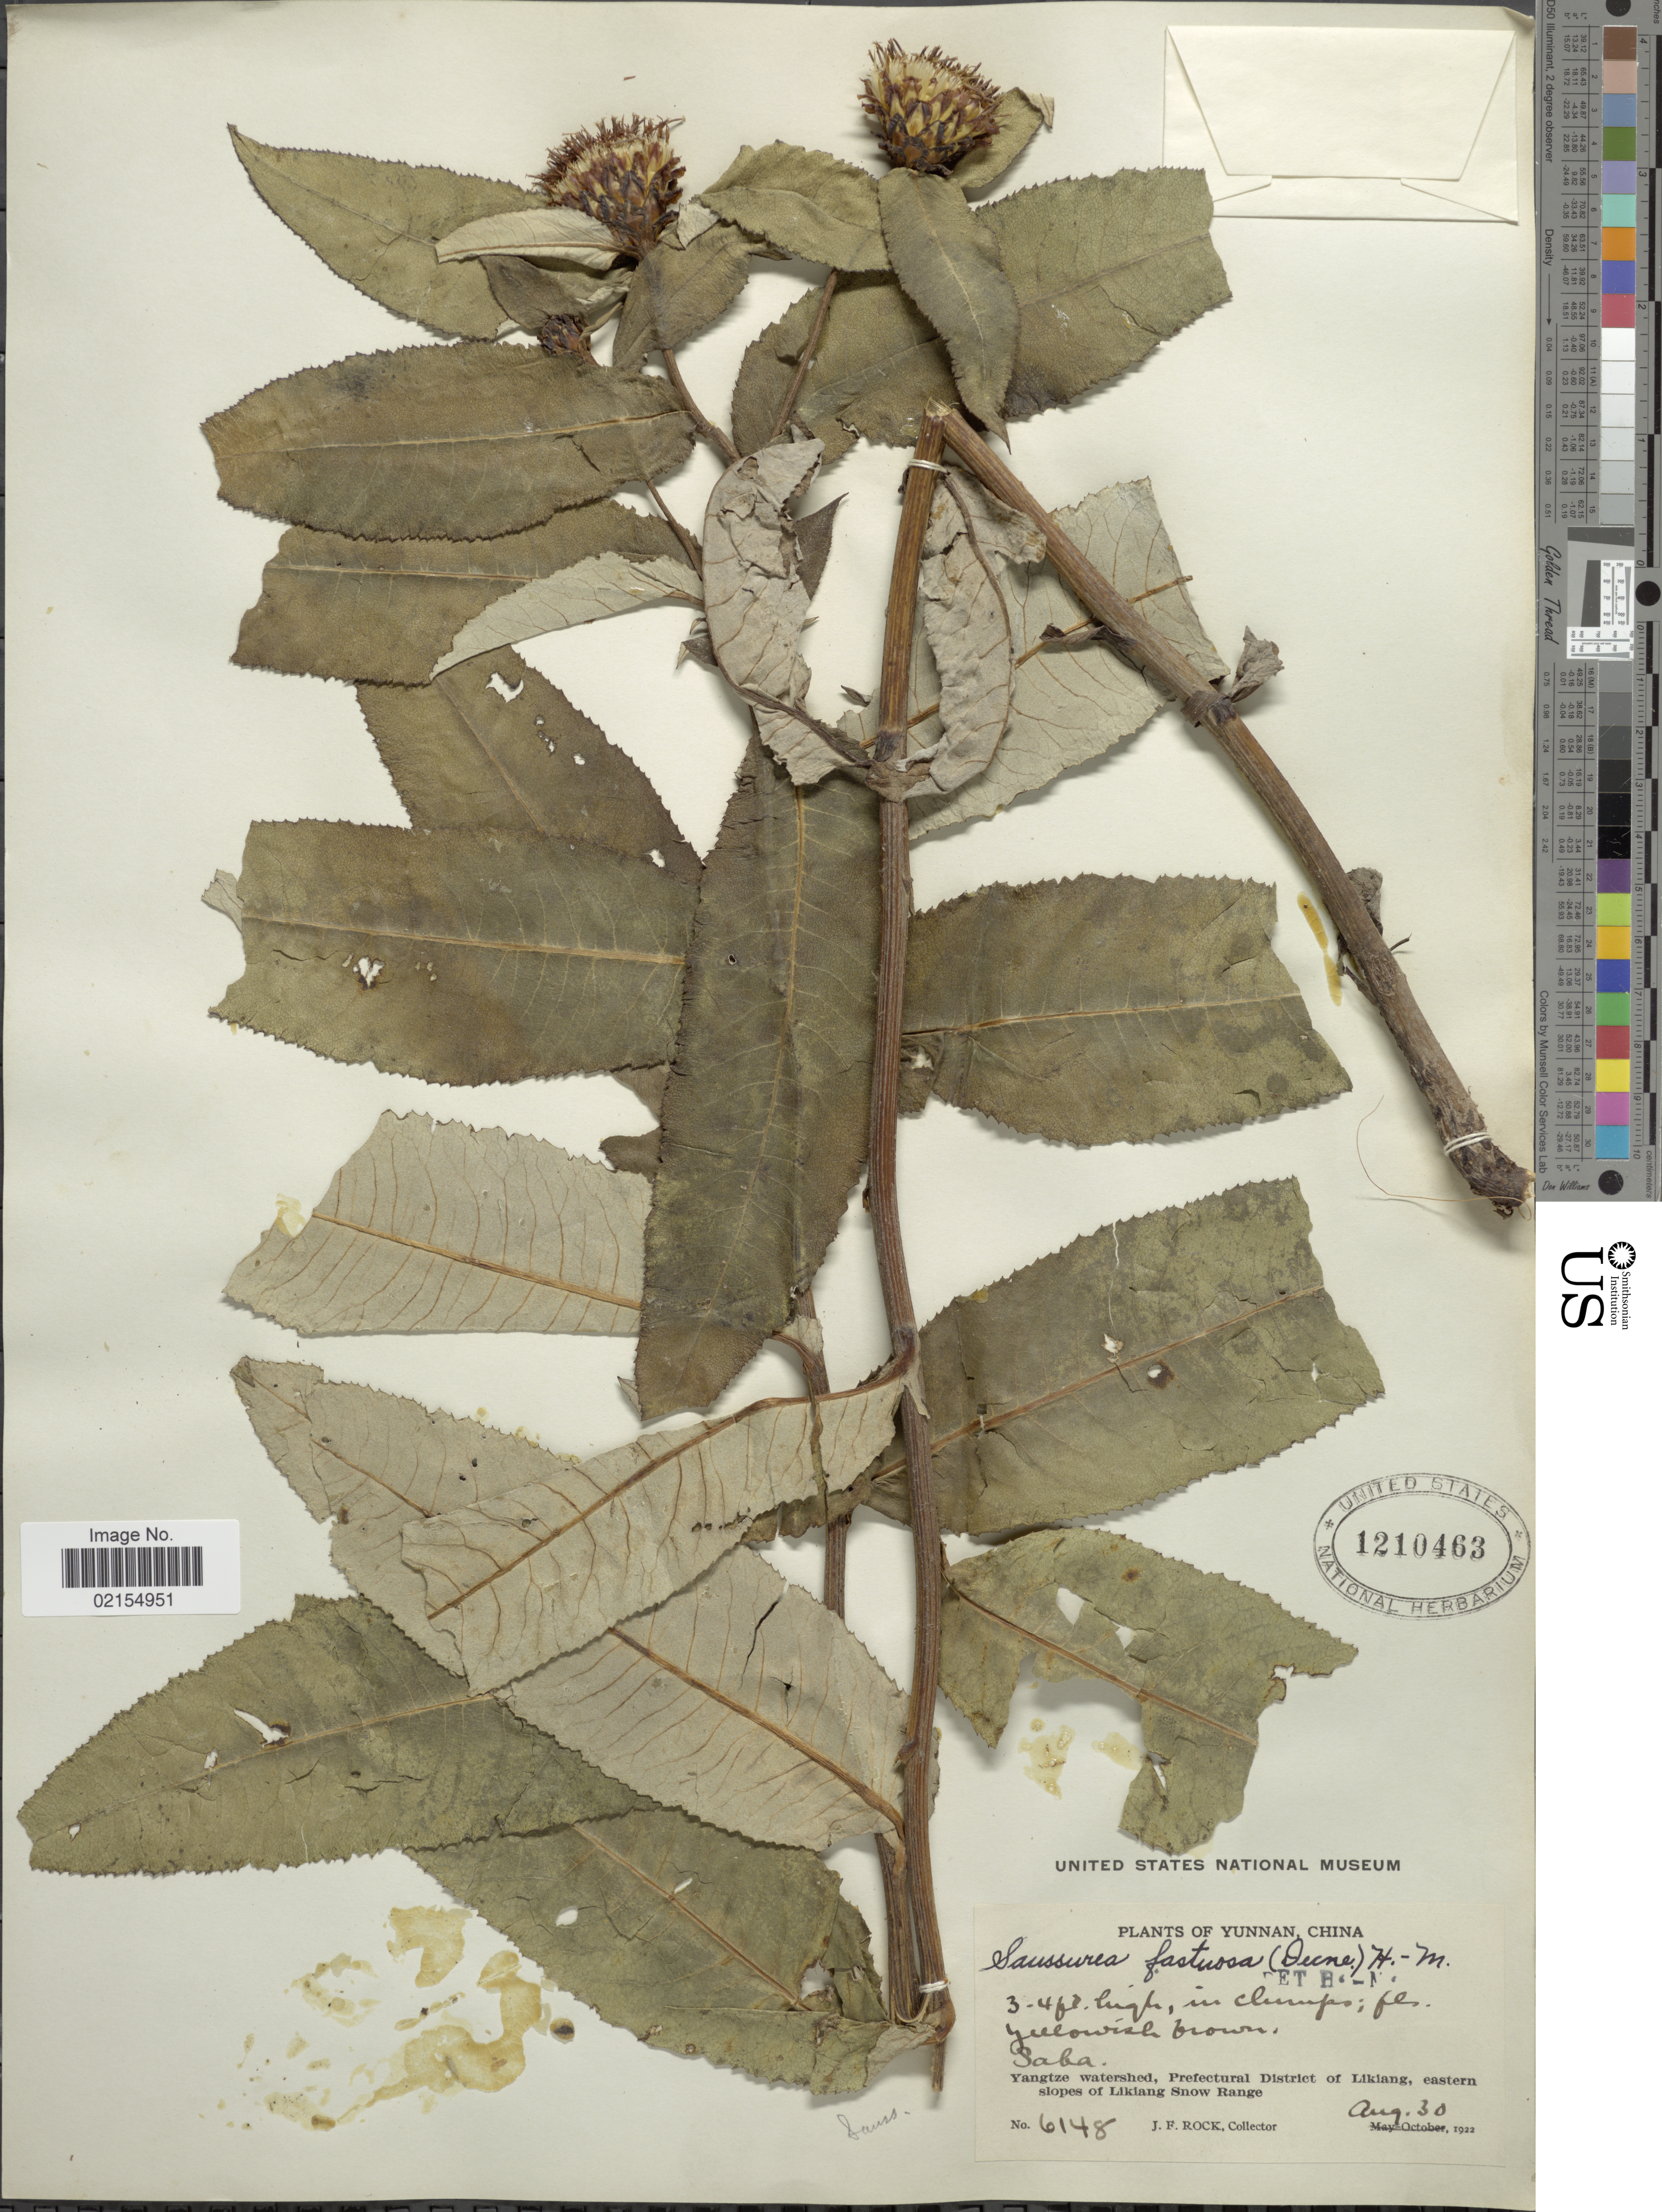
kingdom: Plantae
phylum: Tracheophyta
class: Magnoliopsida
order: Asterales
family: Asteraceae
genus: Saussurea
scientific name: Saussurea fastuosa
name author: (Decne.) Sch. Bip.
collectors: J. Rock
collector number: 6148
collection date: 1922-08-30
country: China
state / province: Yunnan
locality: Yunnan, China, Saba, Yangtze watershed, Prefectural District of Likiang, eastern slopes of Likiang Snow Range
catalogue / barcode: US 1210463